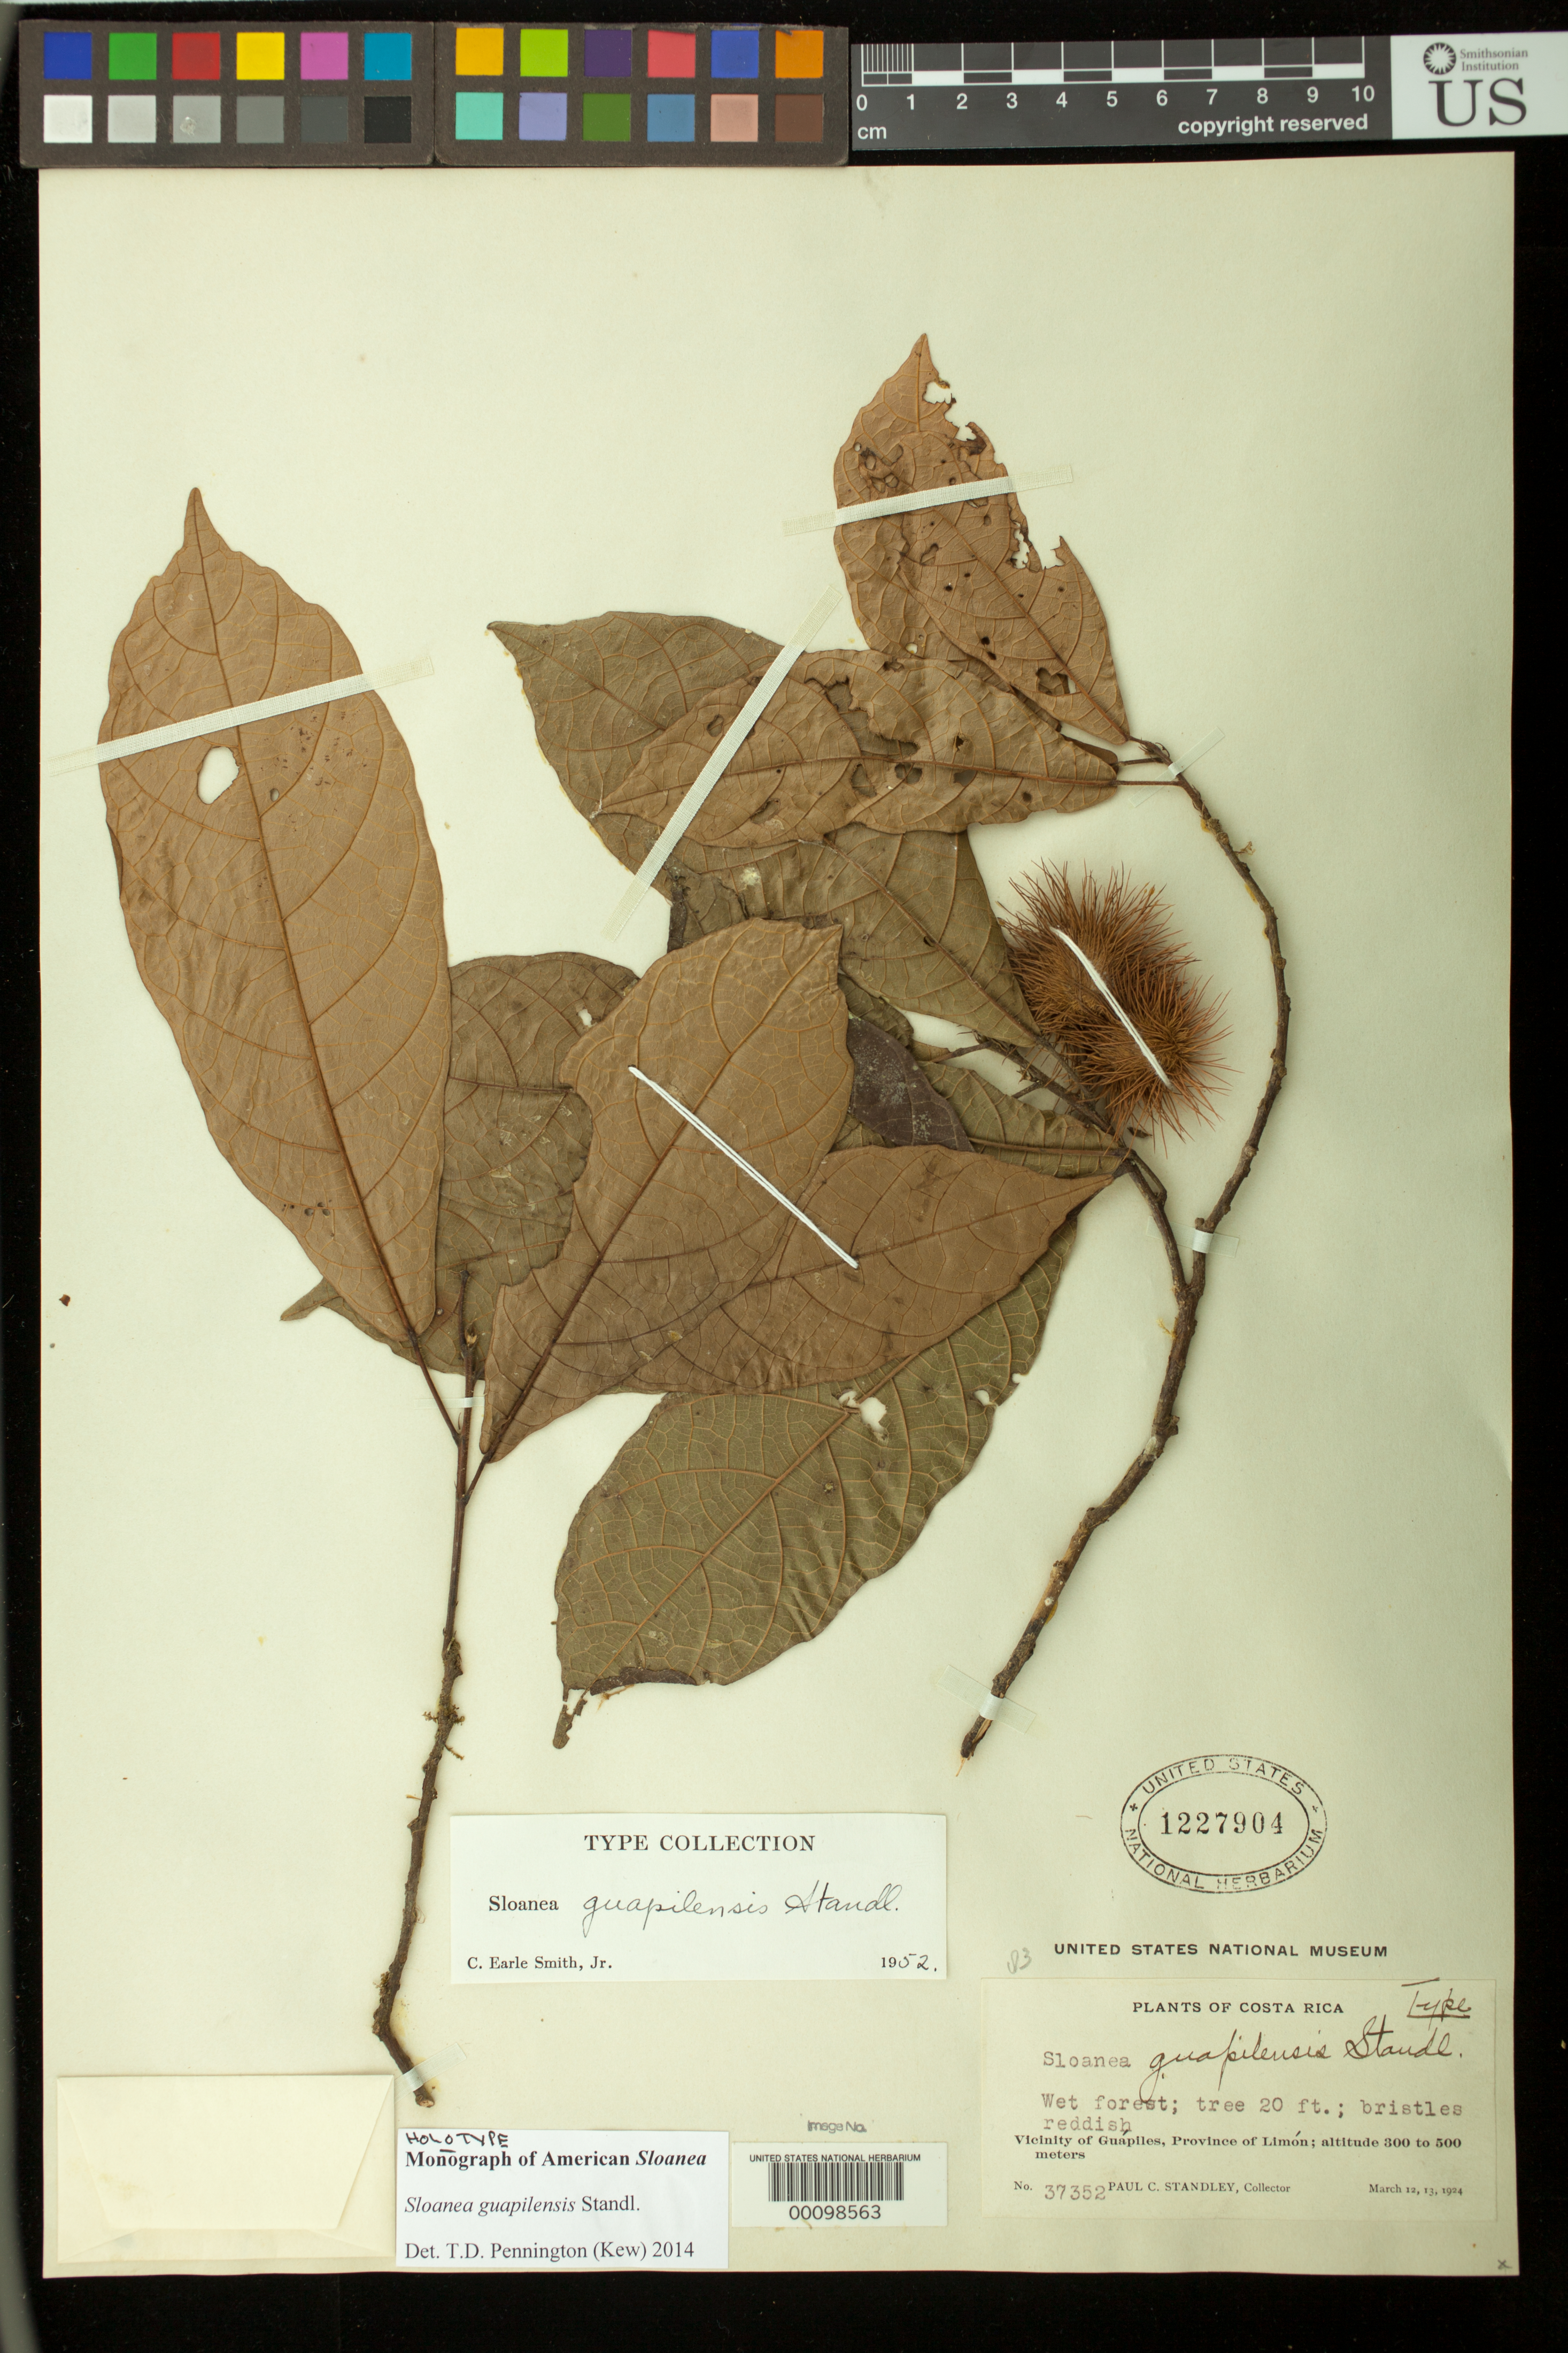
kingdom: Plantae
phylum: Tracheophyta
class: Magnoliopsida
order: Oxalidales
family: Elaeocarpaceae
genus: Sloanea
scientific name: Sloanea guapilensis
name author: Standl.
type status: Holotype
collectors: P. C. Standley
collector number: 37352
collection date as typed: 12 Mar 1924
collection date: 1924-03-12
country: Costa Rica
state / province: Limón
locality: Near Guapiles.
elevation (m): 500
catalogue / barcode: US 1227904